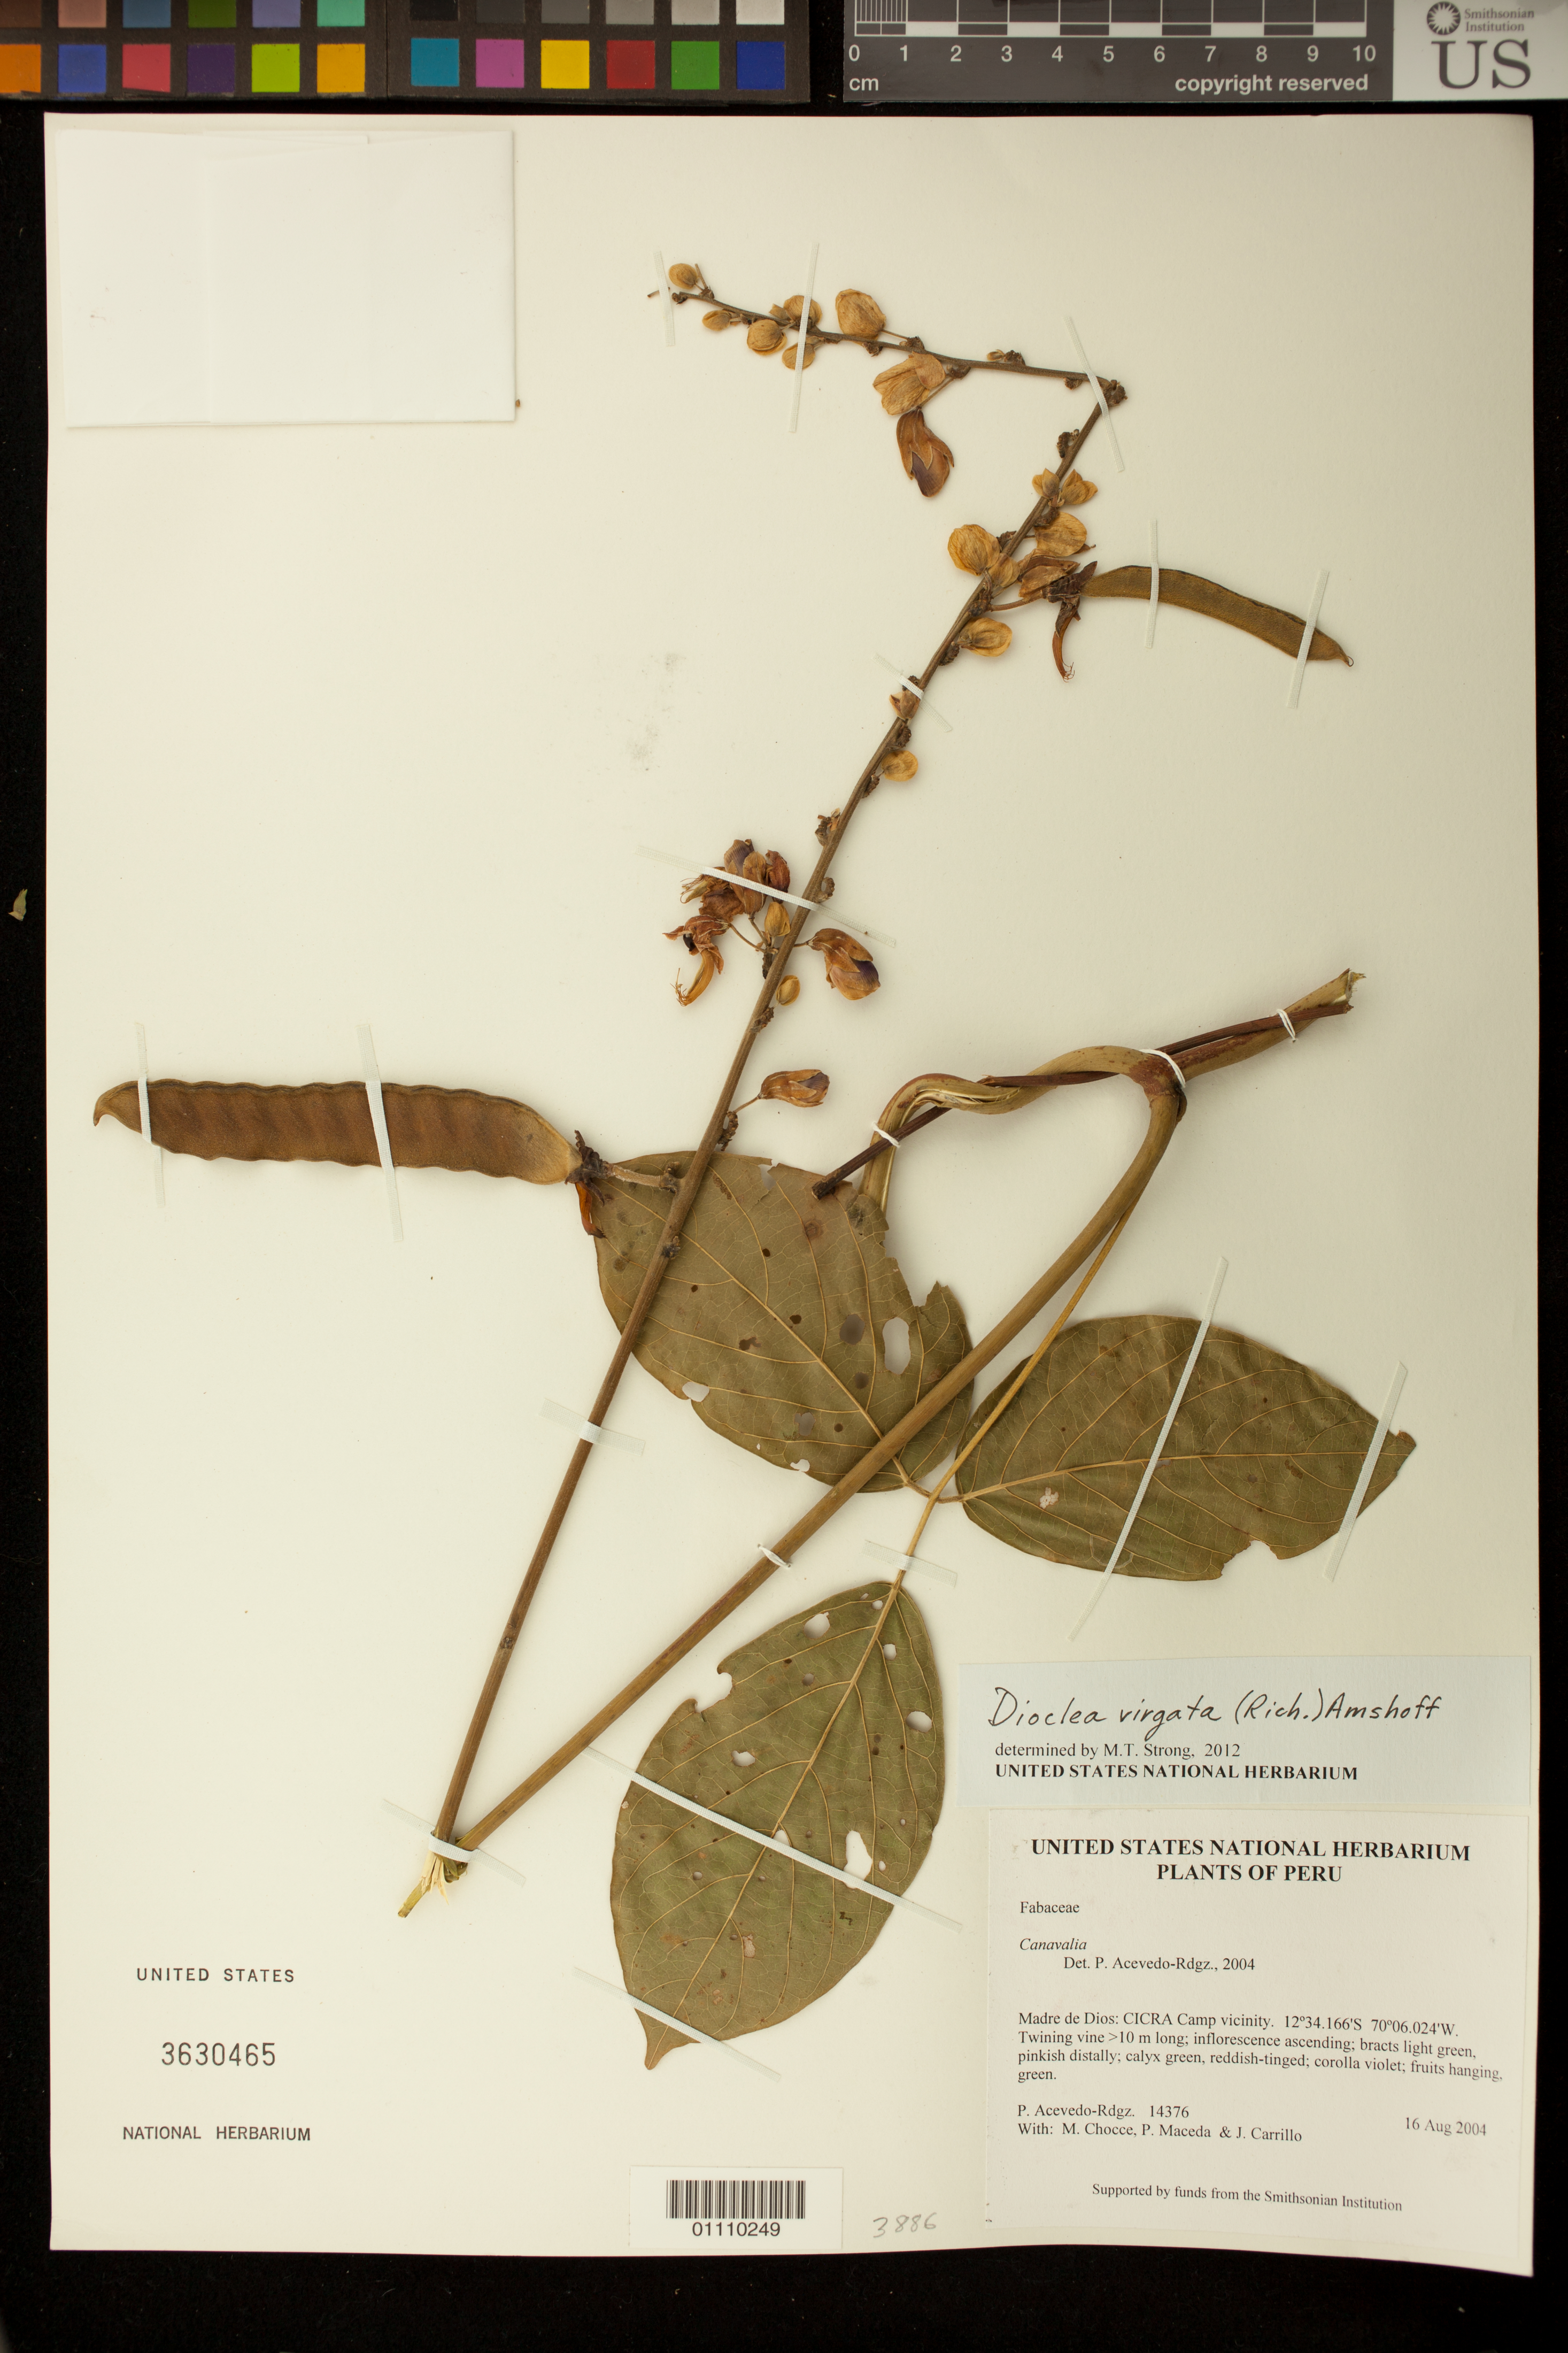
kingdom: Plantae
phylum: Tracheophyta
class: Magnoliopsida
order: Fabales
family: Fabaceae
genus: Dioclea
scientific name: Dioclea virgata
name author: (Rich.) Amshoff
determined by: Strong, M. T., (US), Smithsonian Institution - National Museum of Natural History (UNITED STATES)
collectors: P. Acevedo-Rodr., M. Chocce, P. Maceda & J. Carrillo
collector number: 14376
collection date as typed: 16 Aug 2004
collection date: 2004-08-16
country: Peru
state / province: Madre de Dios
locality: Madre de Dios: CICRA Camp vicinity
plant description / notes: NY, K, MO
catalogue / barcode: US 3630465